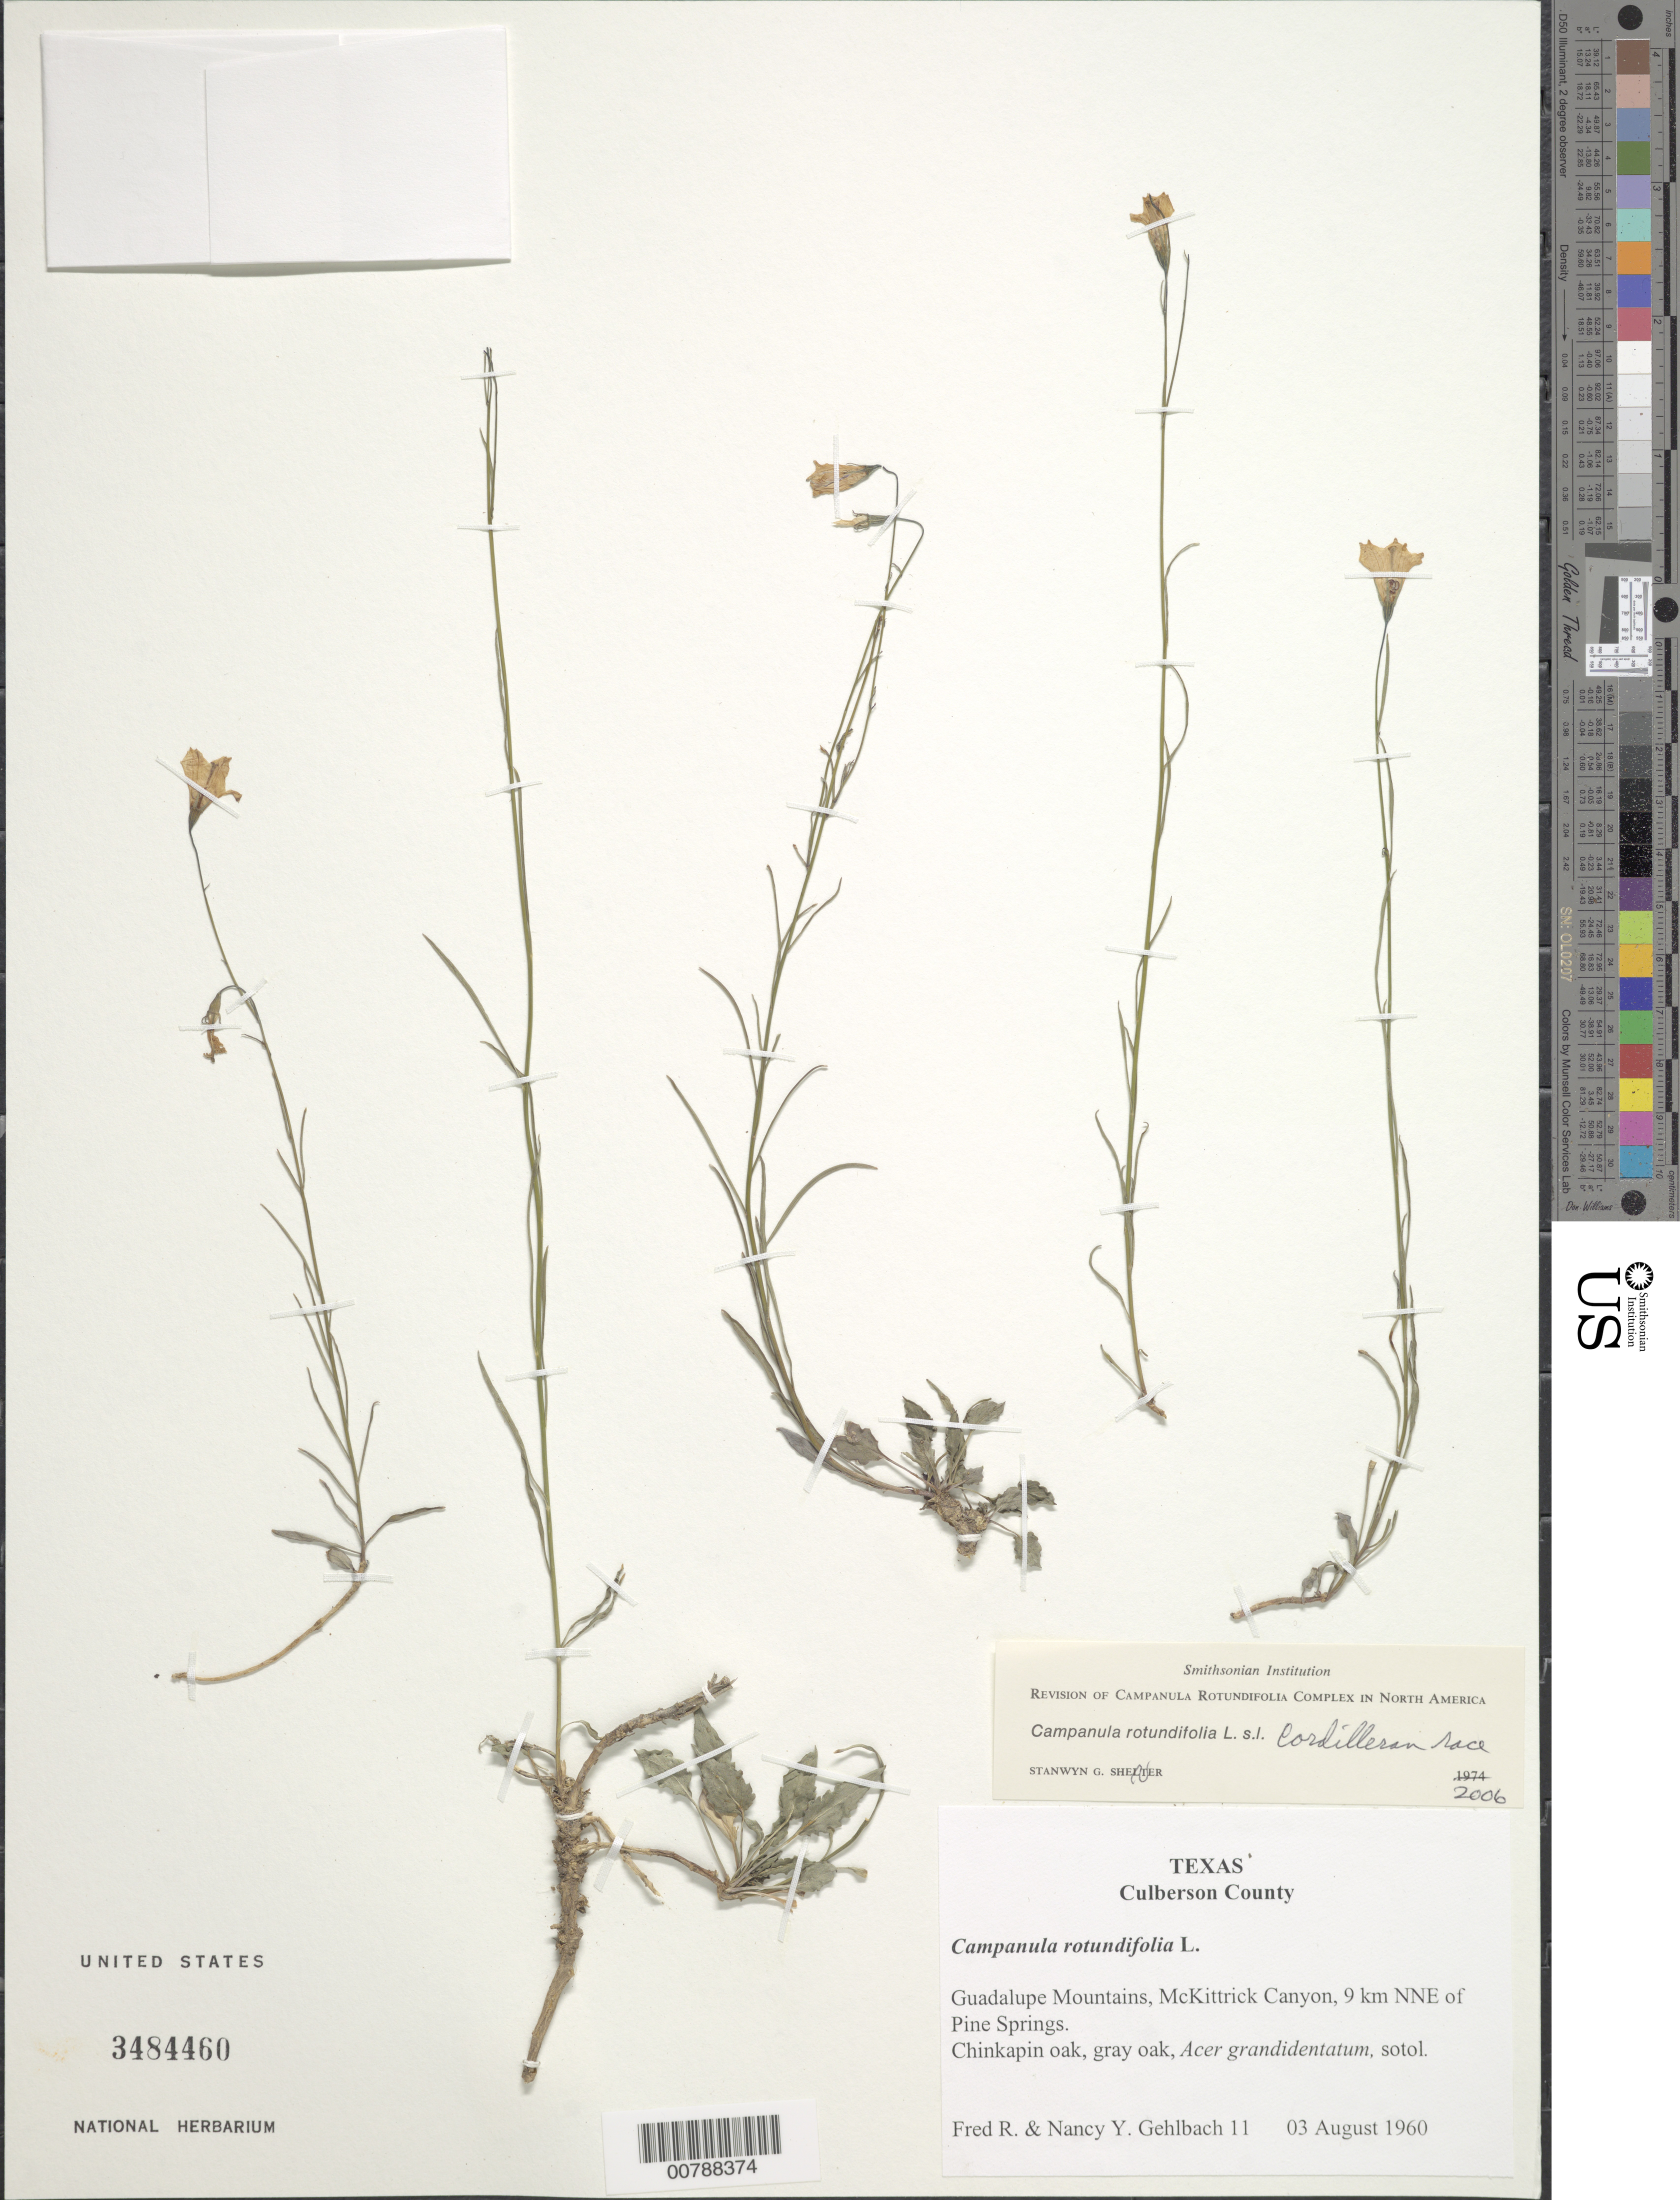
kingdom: Plantae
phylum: Tracheophyta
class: Magnoliopsida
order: Asterales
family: Campanulaceae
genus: Campanula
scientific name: Campanula rotundifolia L. Cordilleran race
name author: L.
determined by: Shetler, Stanwyn G., (US), NMNH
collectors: F. R. Gehlbach & N. Y. Gehlbach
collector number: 11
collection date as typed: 03 August 1960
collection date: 1960-08-03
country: United States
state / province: Texas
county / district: Culberson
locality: Guadalupe Mountains, McKittrick Canyon, 9 km NNE of Pine Springs.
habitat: Chinkapin oak, gray oak, Acer grandidentatum, sotol.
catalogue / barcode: US 3484460